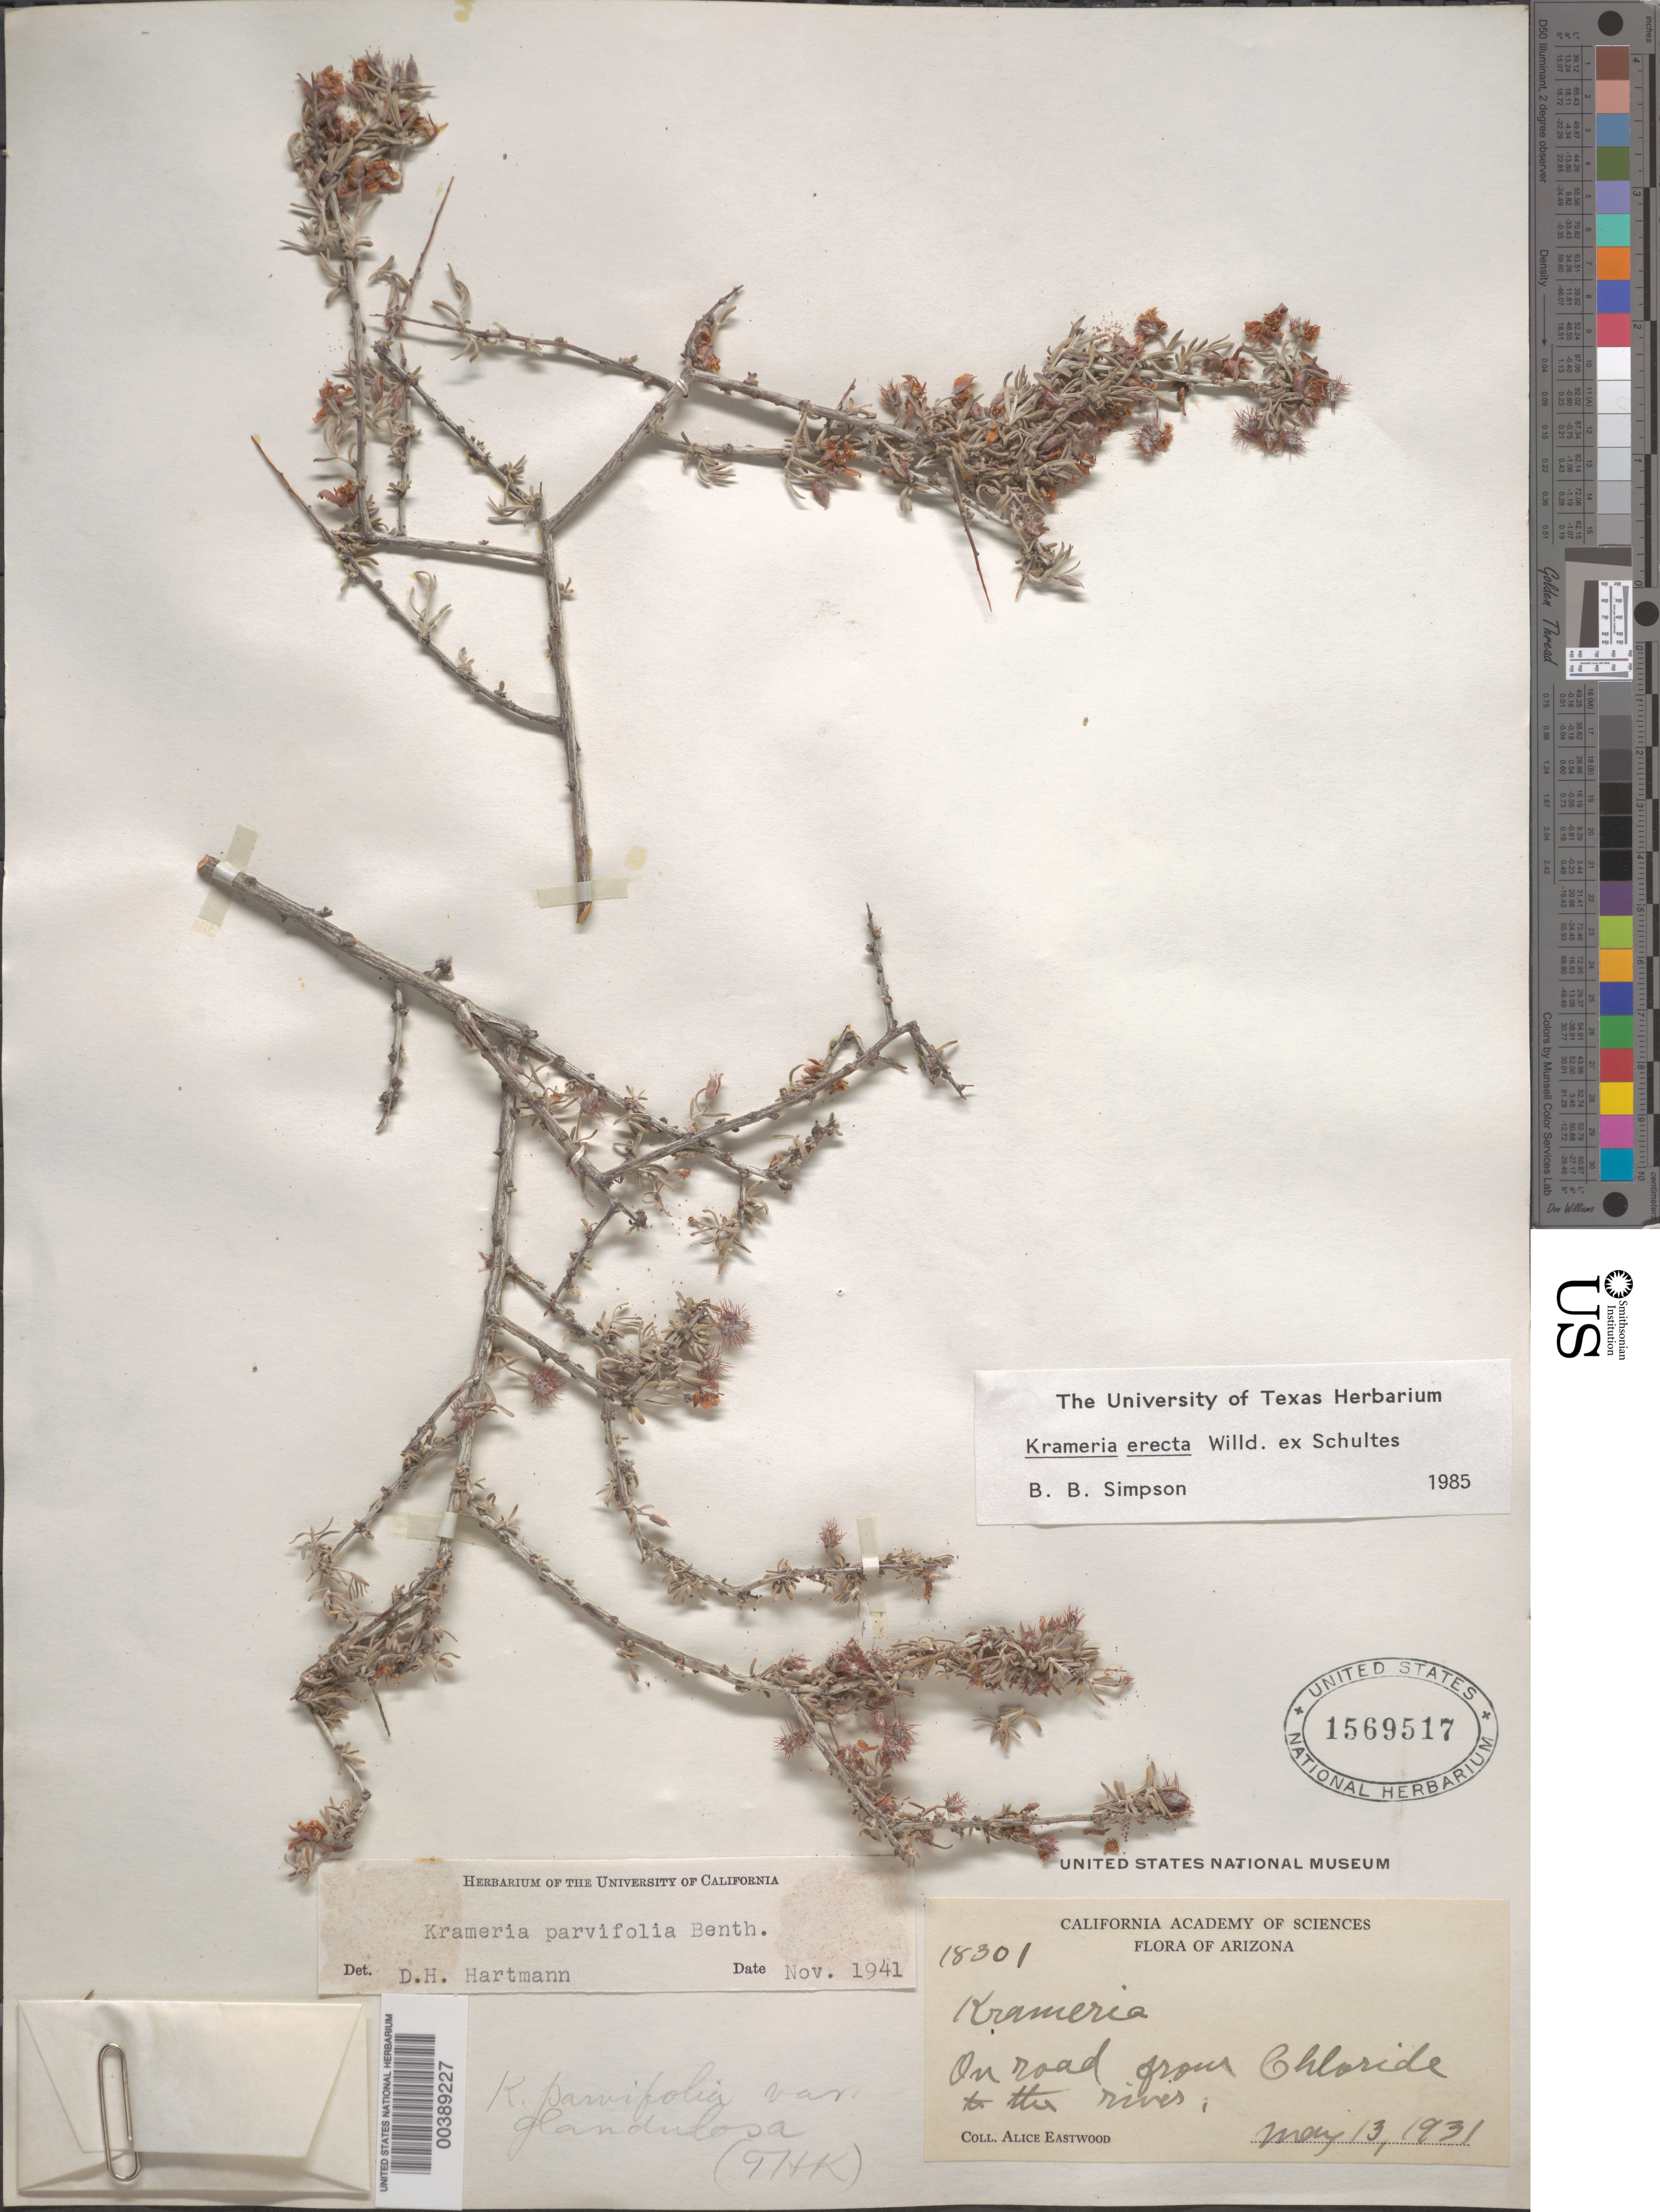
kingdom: Plantae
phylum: Tracheophyta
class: Magnoliopsida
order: Zygophyllales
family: Krameriaceae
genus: Krameria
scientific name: Krameria erecta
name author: Willd. ex Schult.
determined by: Simpson, B. B.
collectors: A. Eastwood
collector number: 18301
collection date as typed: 13 May 1931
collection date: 1931-05-13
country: United States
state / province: Arizona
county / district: Mohave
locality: On road from chloride to the river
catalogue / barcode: US 1569517